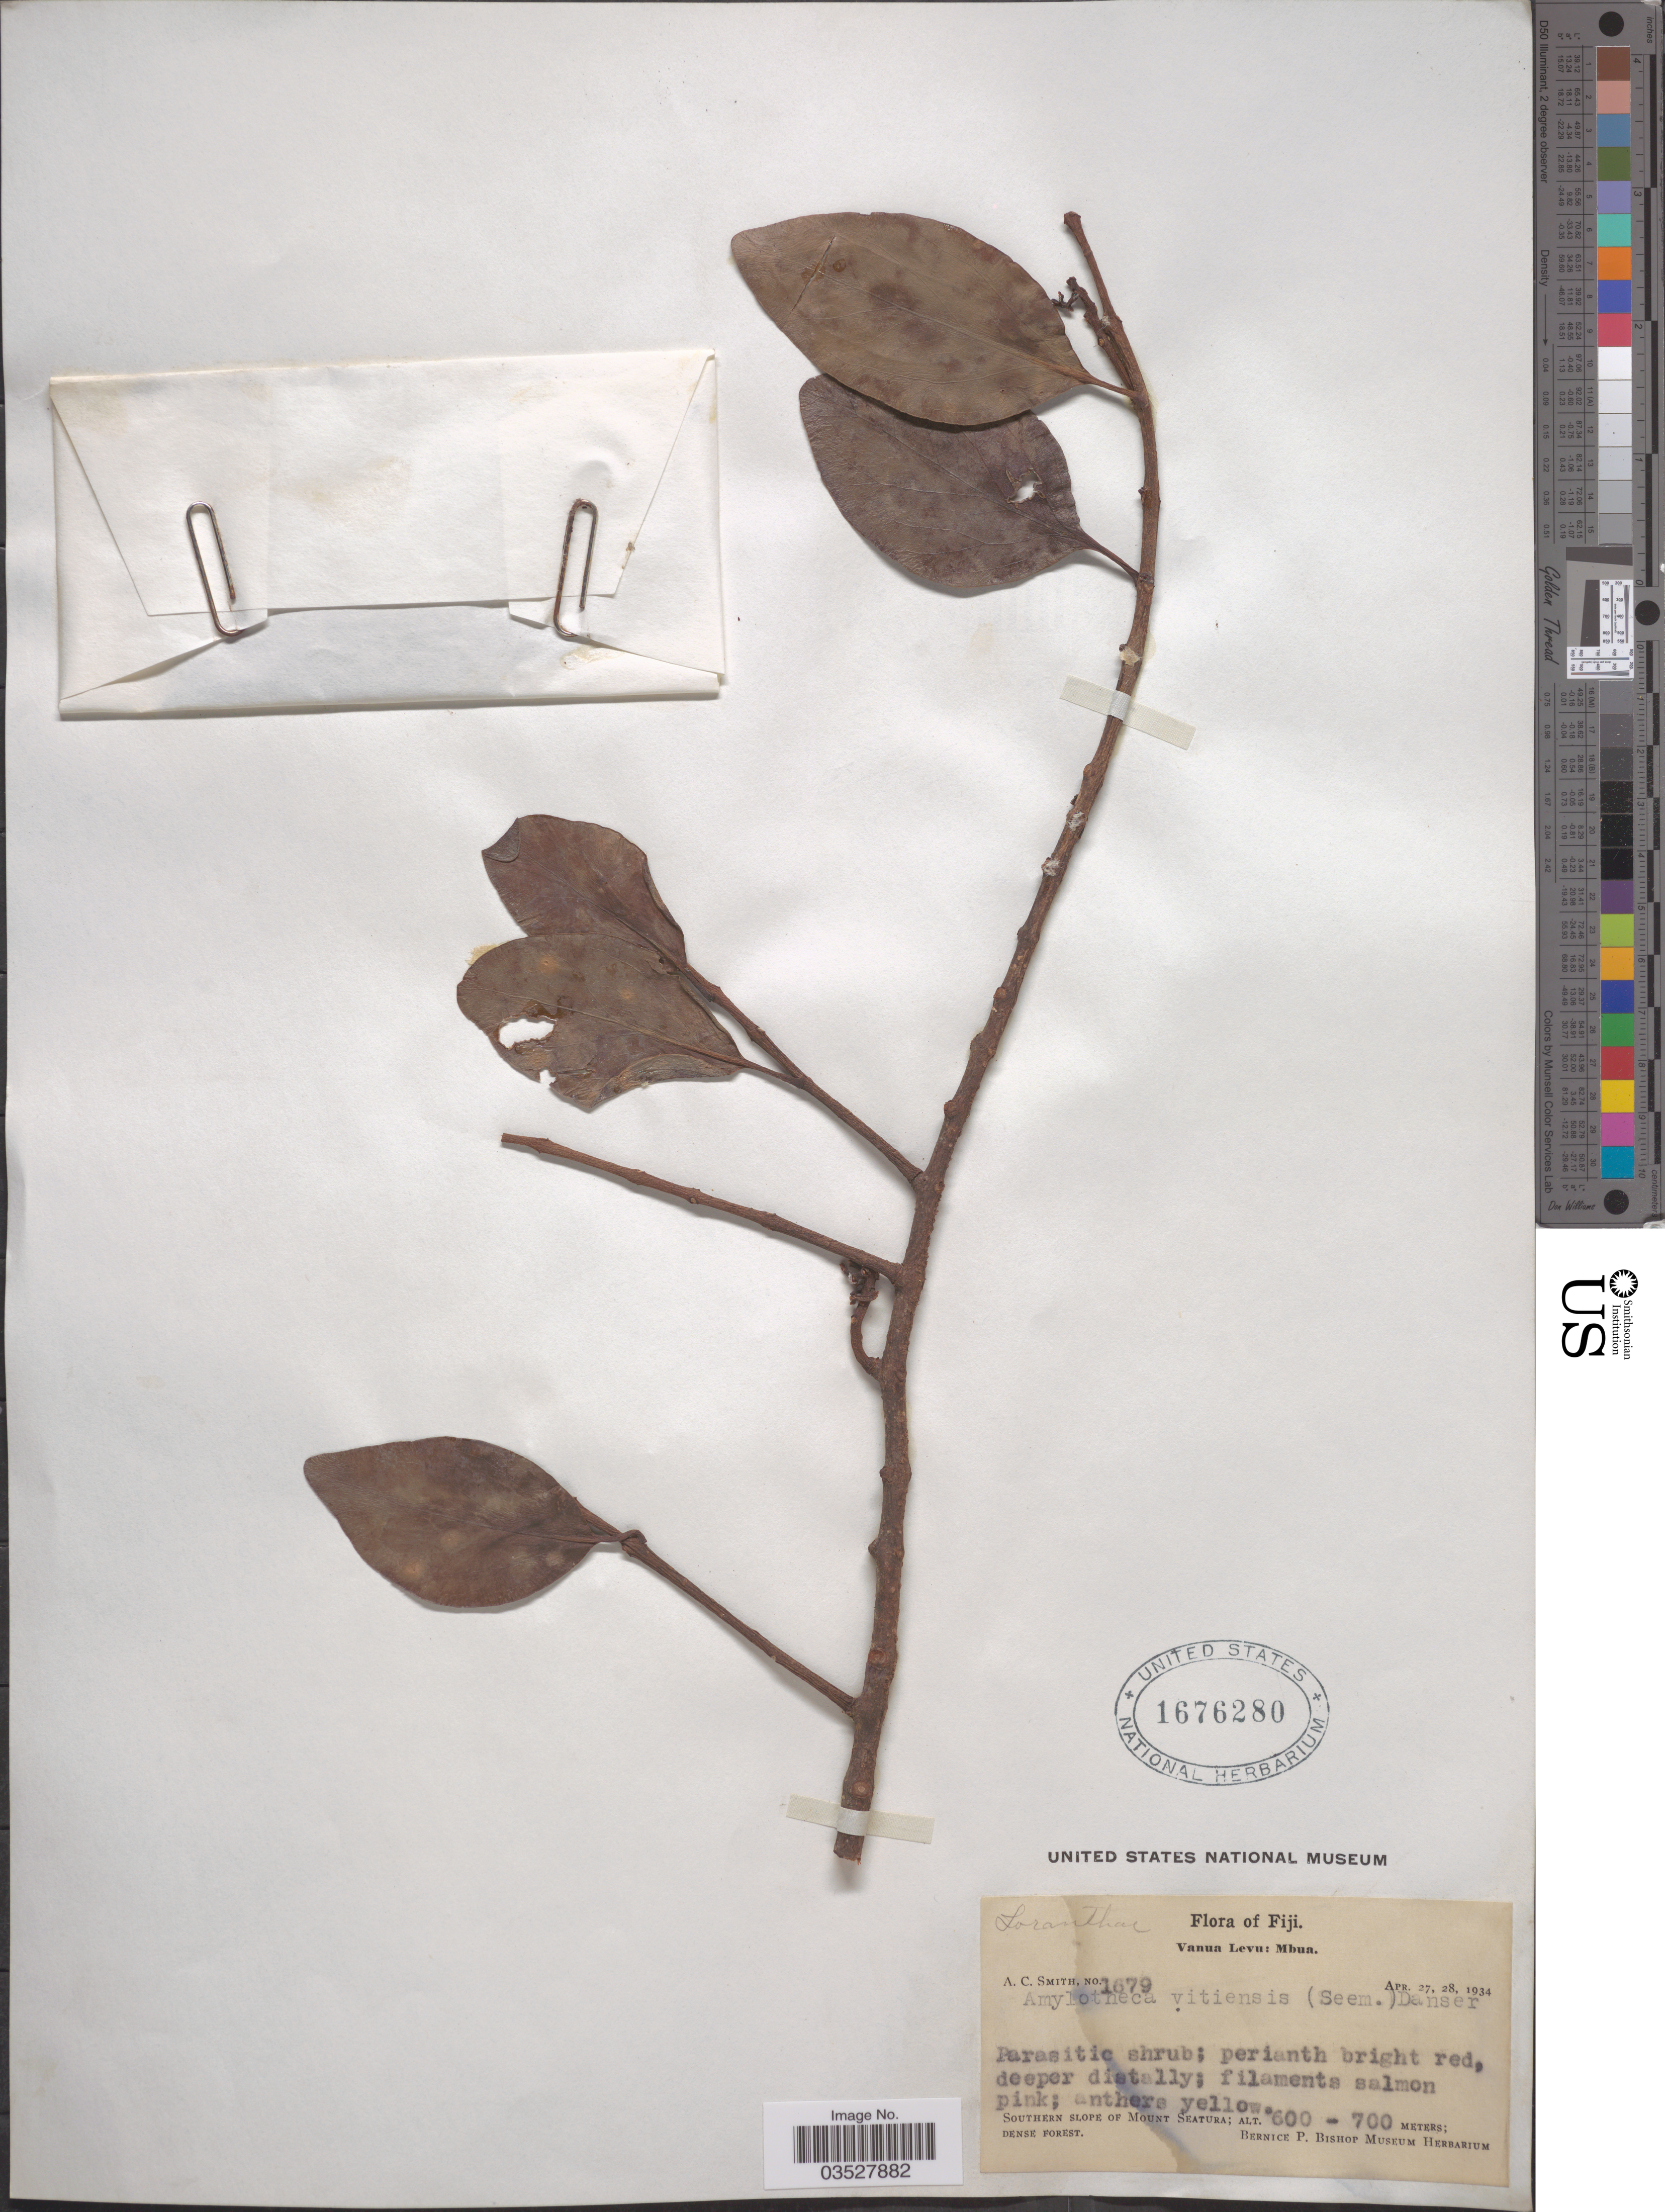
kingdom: Plantae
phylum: Tracheophyta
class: Magnoliopsida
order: Santalales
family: Loranthaceae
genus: Amylotheca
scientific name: Amylotheca insularum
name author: (A. Gray) Danser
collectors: A. C. Smith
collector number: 1679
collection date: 1934-04-27/1934-04-28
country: Fiji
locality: Vanua Levu: Mbua. Southern slope of Mount Seatura.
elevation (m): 600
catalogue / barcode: US 1676280